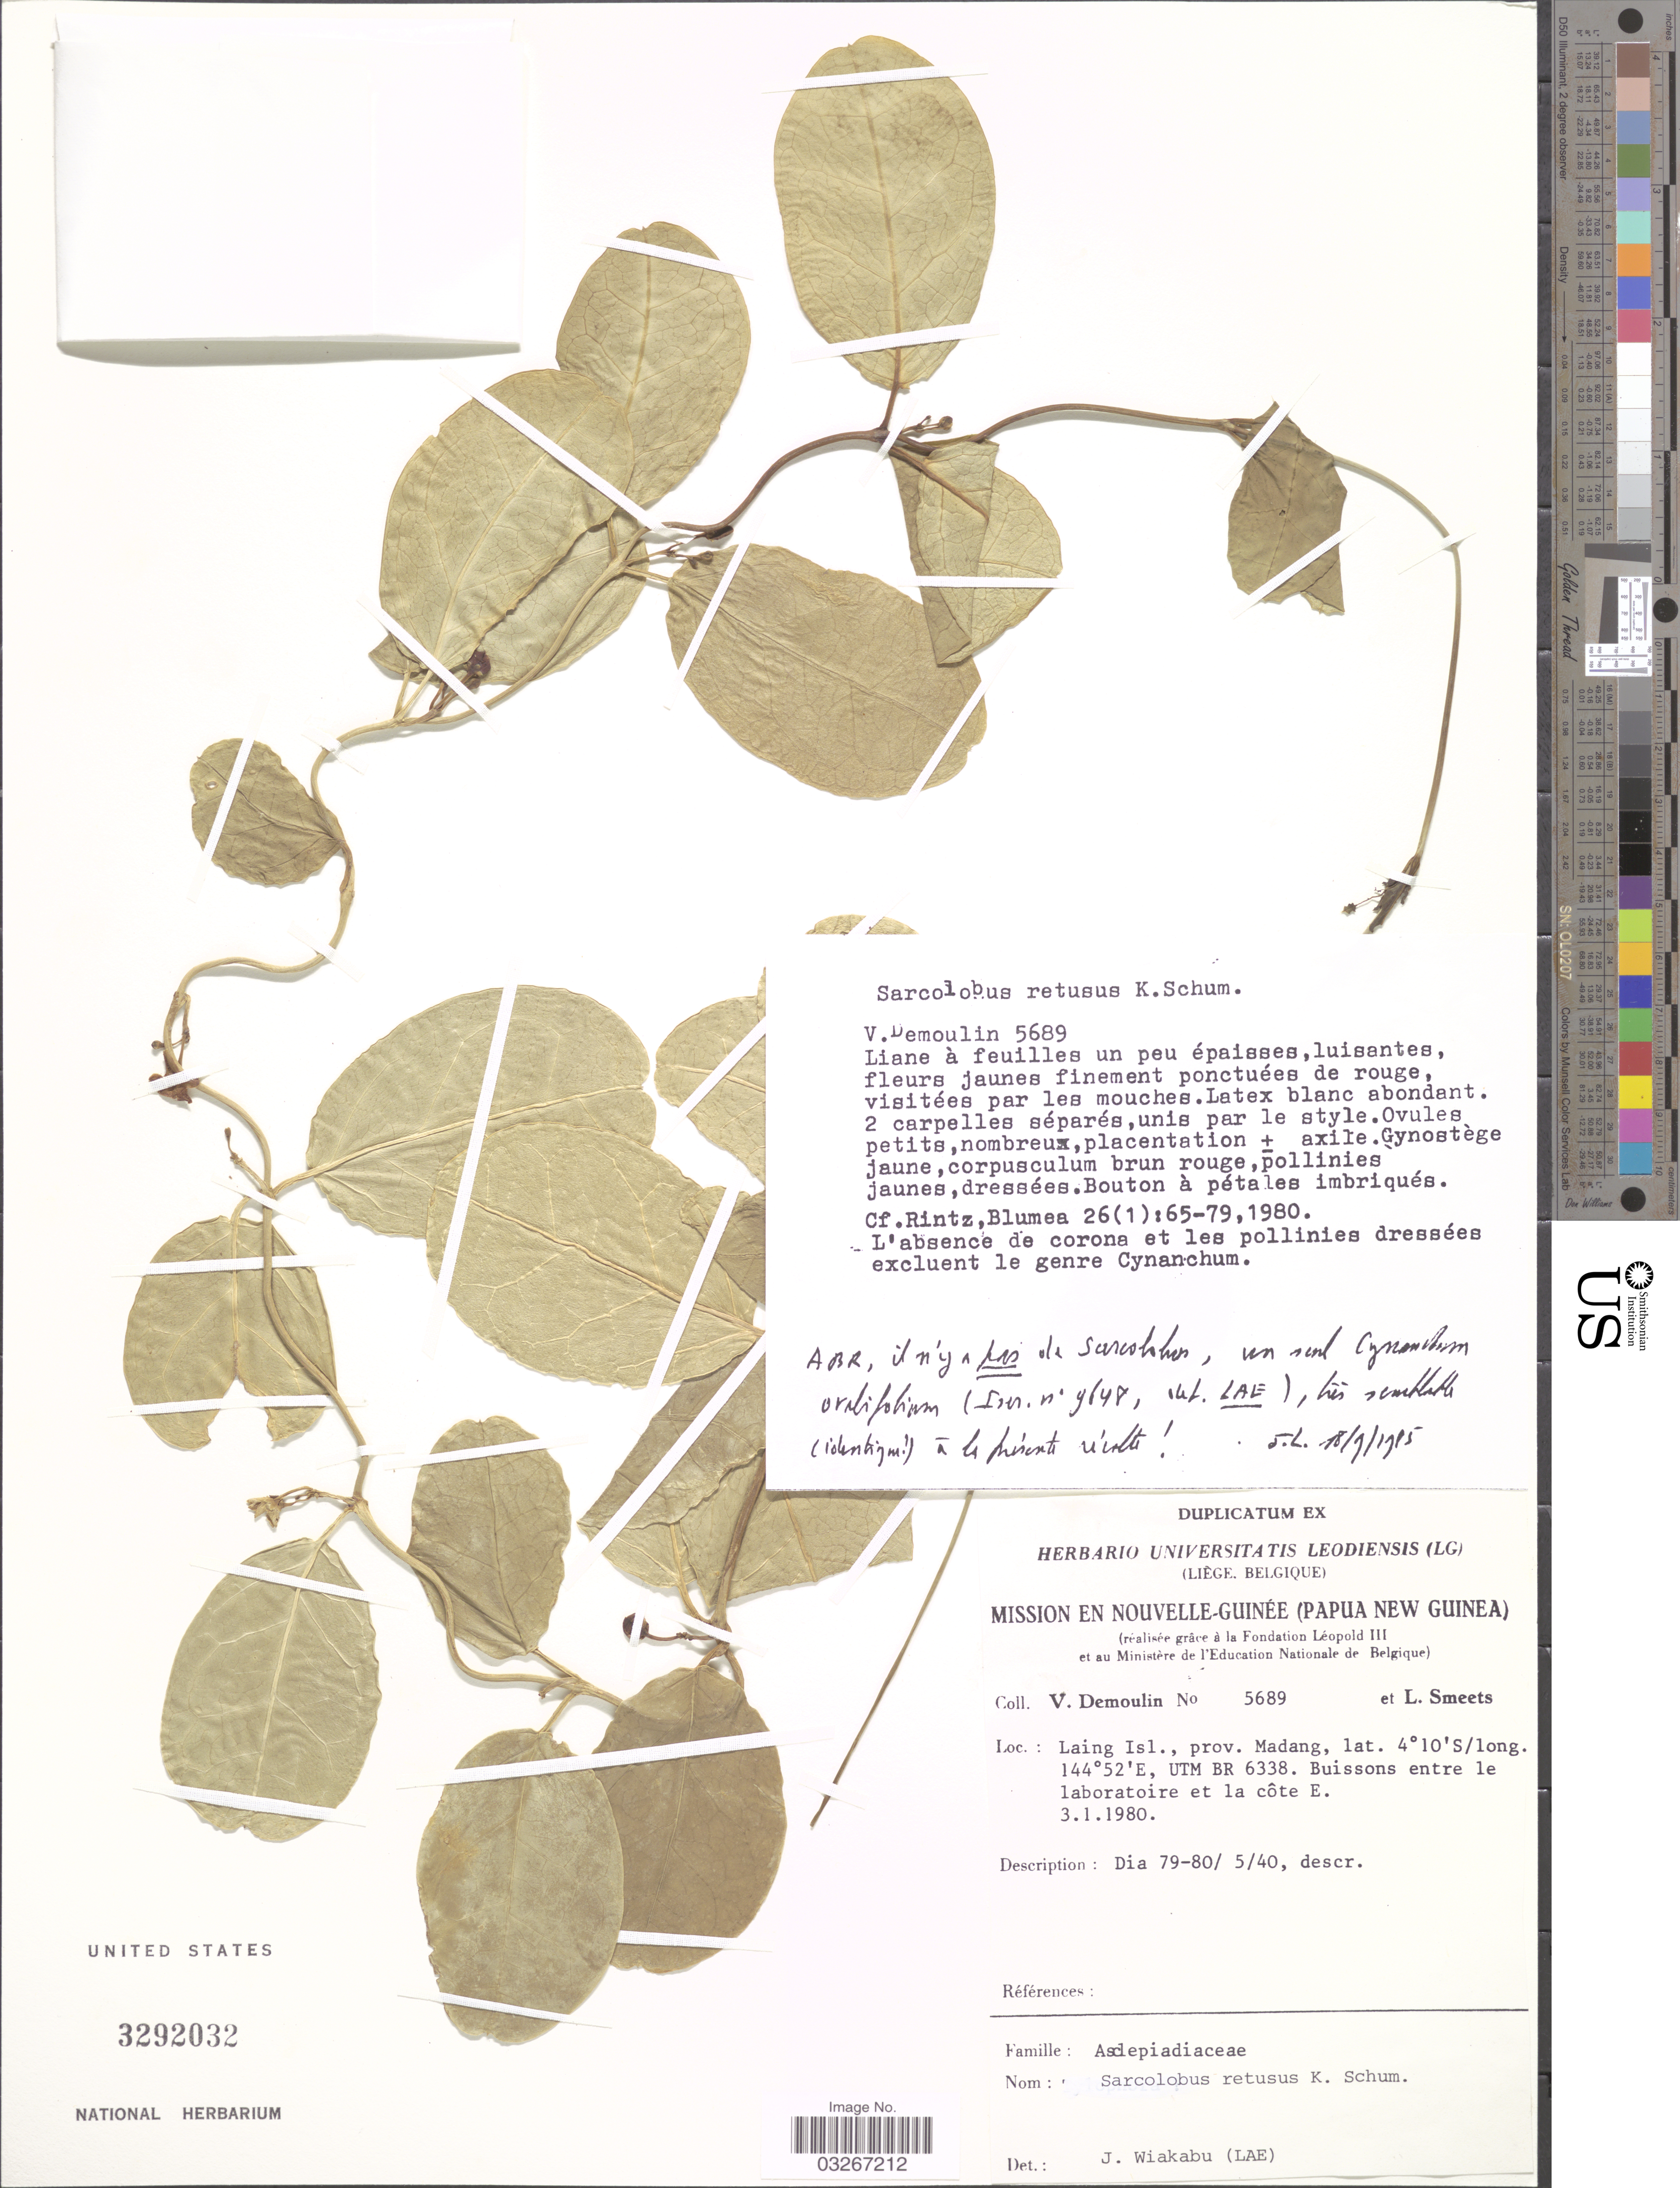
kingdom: Plantae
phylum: Tracheophyta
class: Magnoliopsida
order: Gentianales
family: Apocynaceae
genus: Sarcolobus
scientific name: Sarcolobus retusus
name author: K. Schum.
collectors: V. Demoulin & L. Smeets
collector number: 5689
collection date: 1980-01-03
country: Papua New Guinea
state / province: Madang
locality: Nouvelle-Guinée. Laing Isl., prov. Madang, UTM BR 6338. Buissons entre le laboratoire et la côte E.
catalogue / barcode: US 3292032